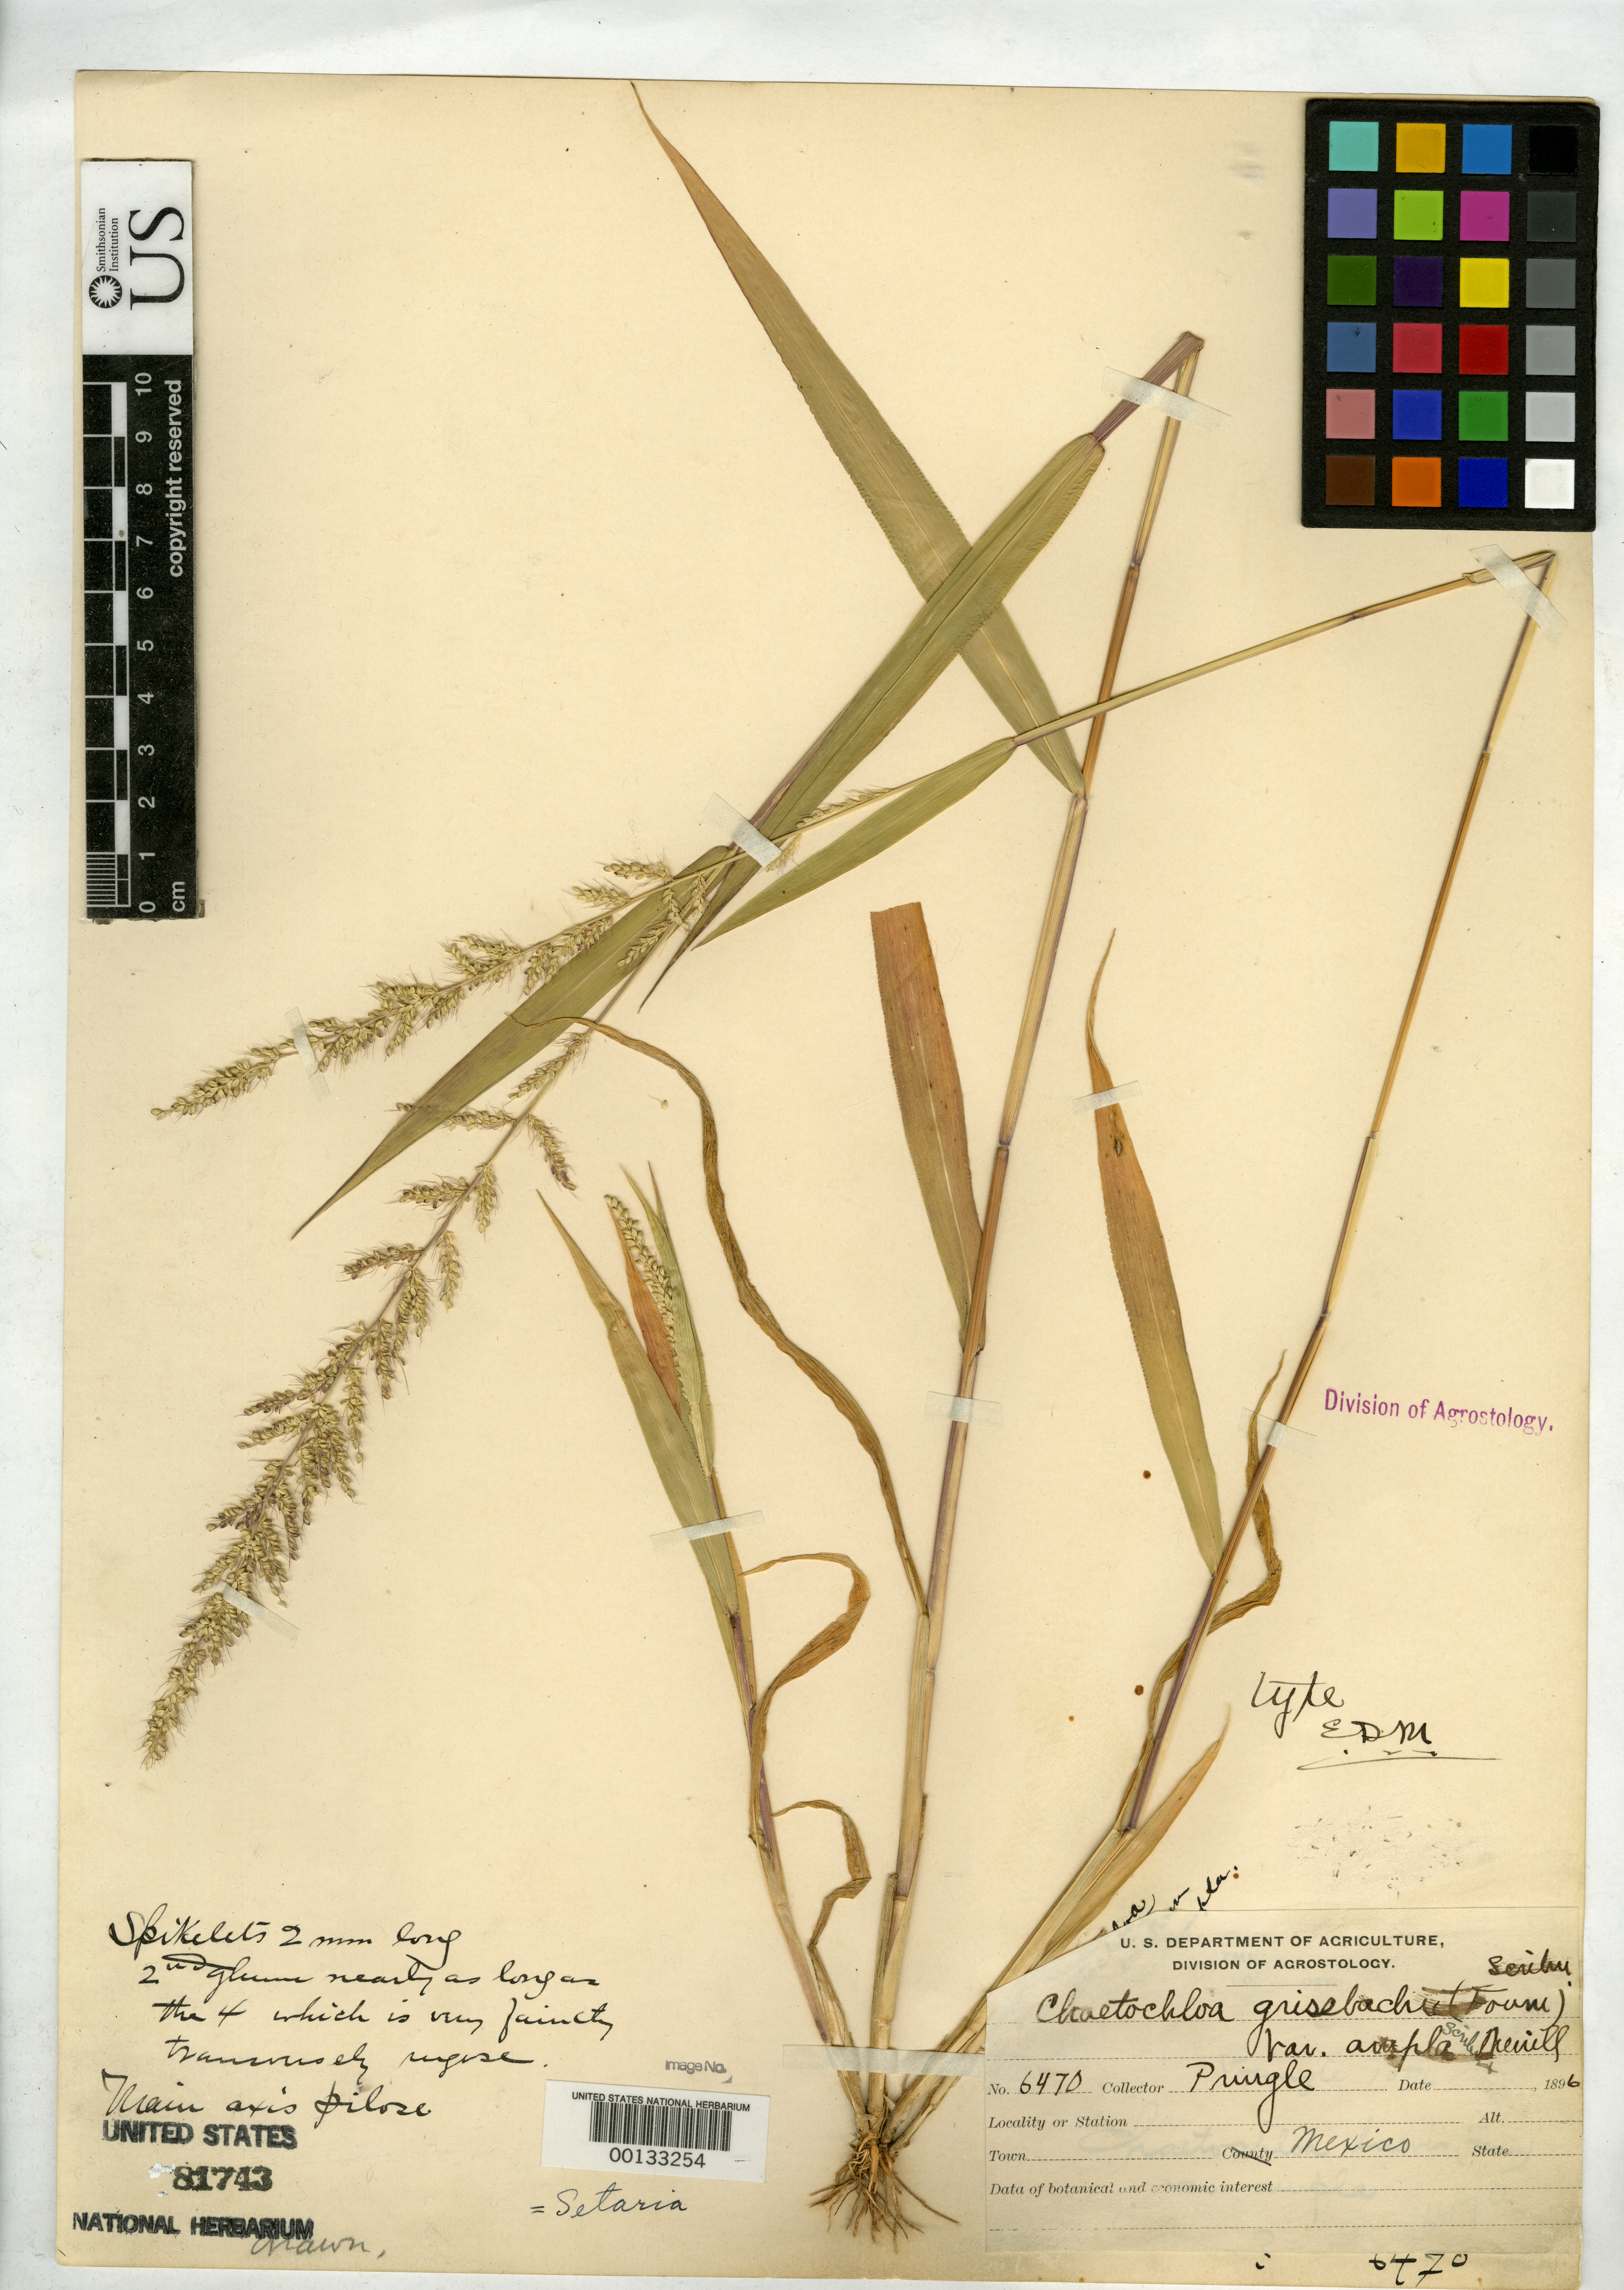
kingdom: Plantae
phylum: Tracheophyta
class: Liliopsida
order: Poales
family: Poaceae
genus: Chaetochloa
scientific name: Chaetochloa grisebachii var. ampla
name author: Scribn. & Merr.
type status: Holotype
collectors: C. G. Pringle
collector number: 6470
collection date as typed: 1896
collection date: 1896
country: Mexico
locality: E of Monserrat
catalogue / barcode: US 81743